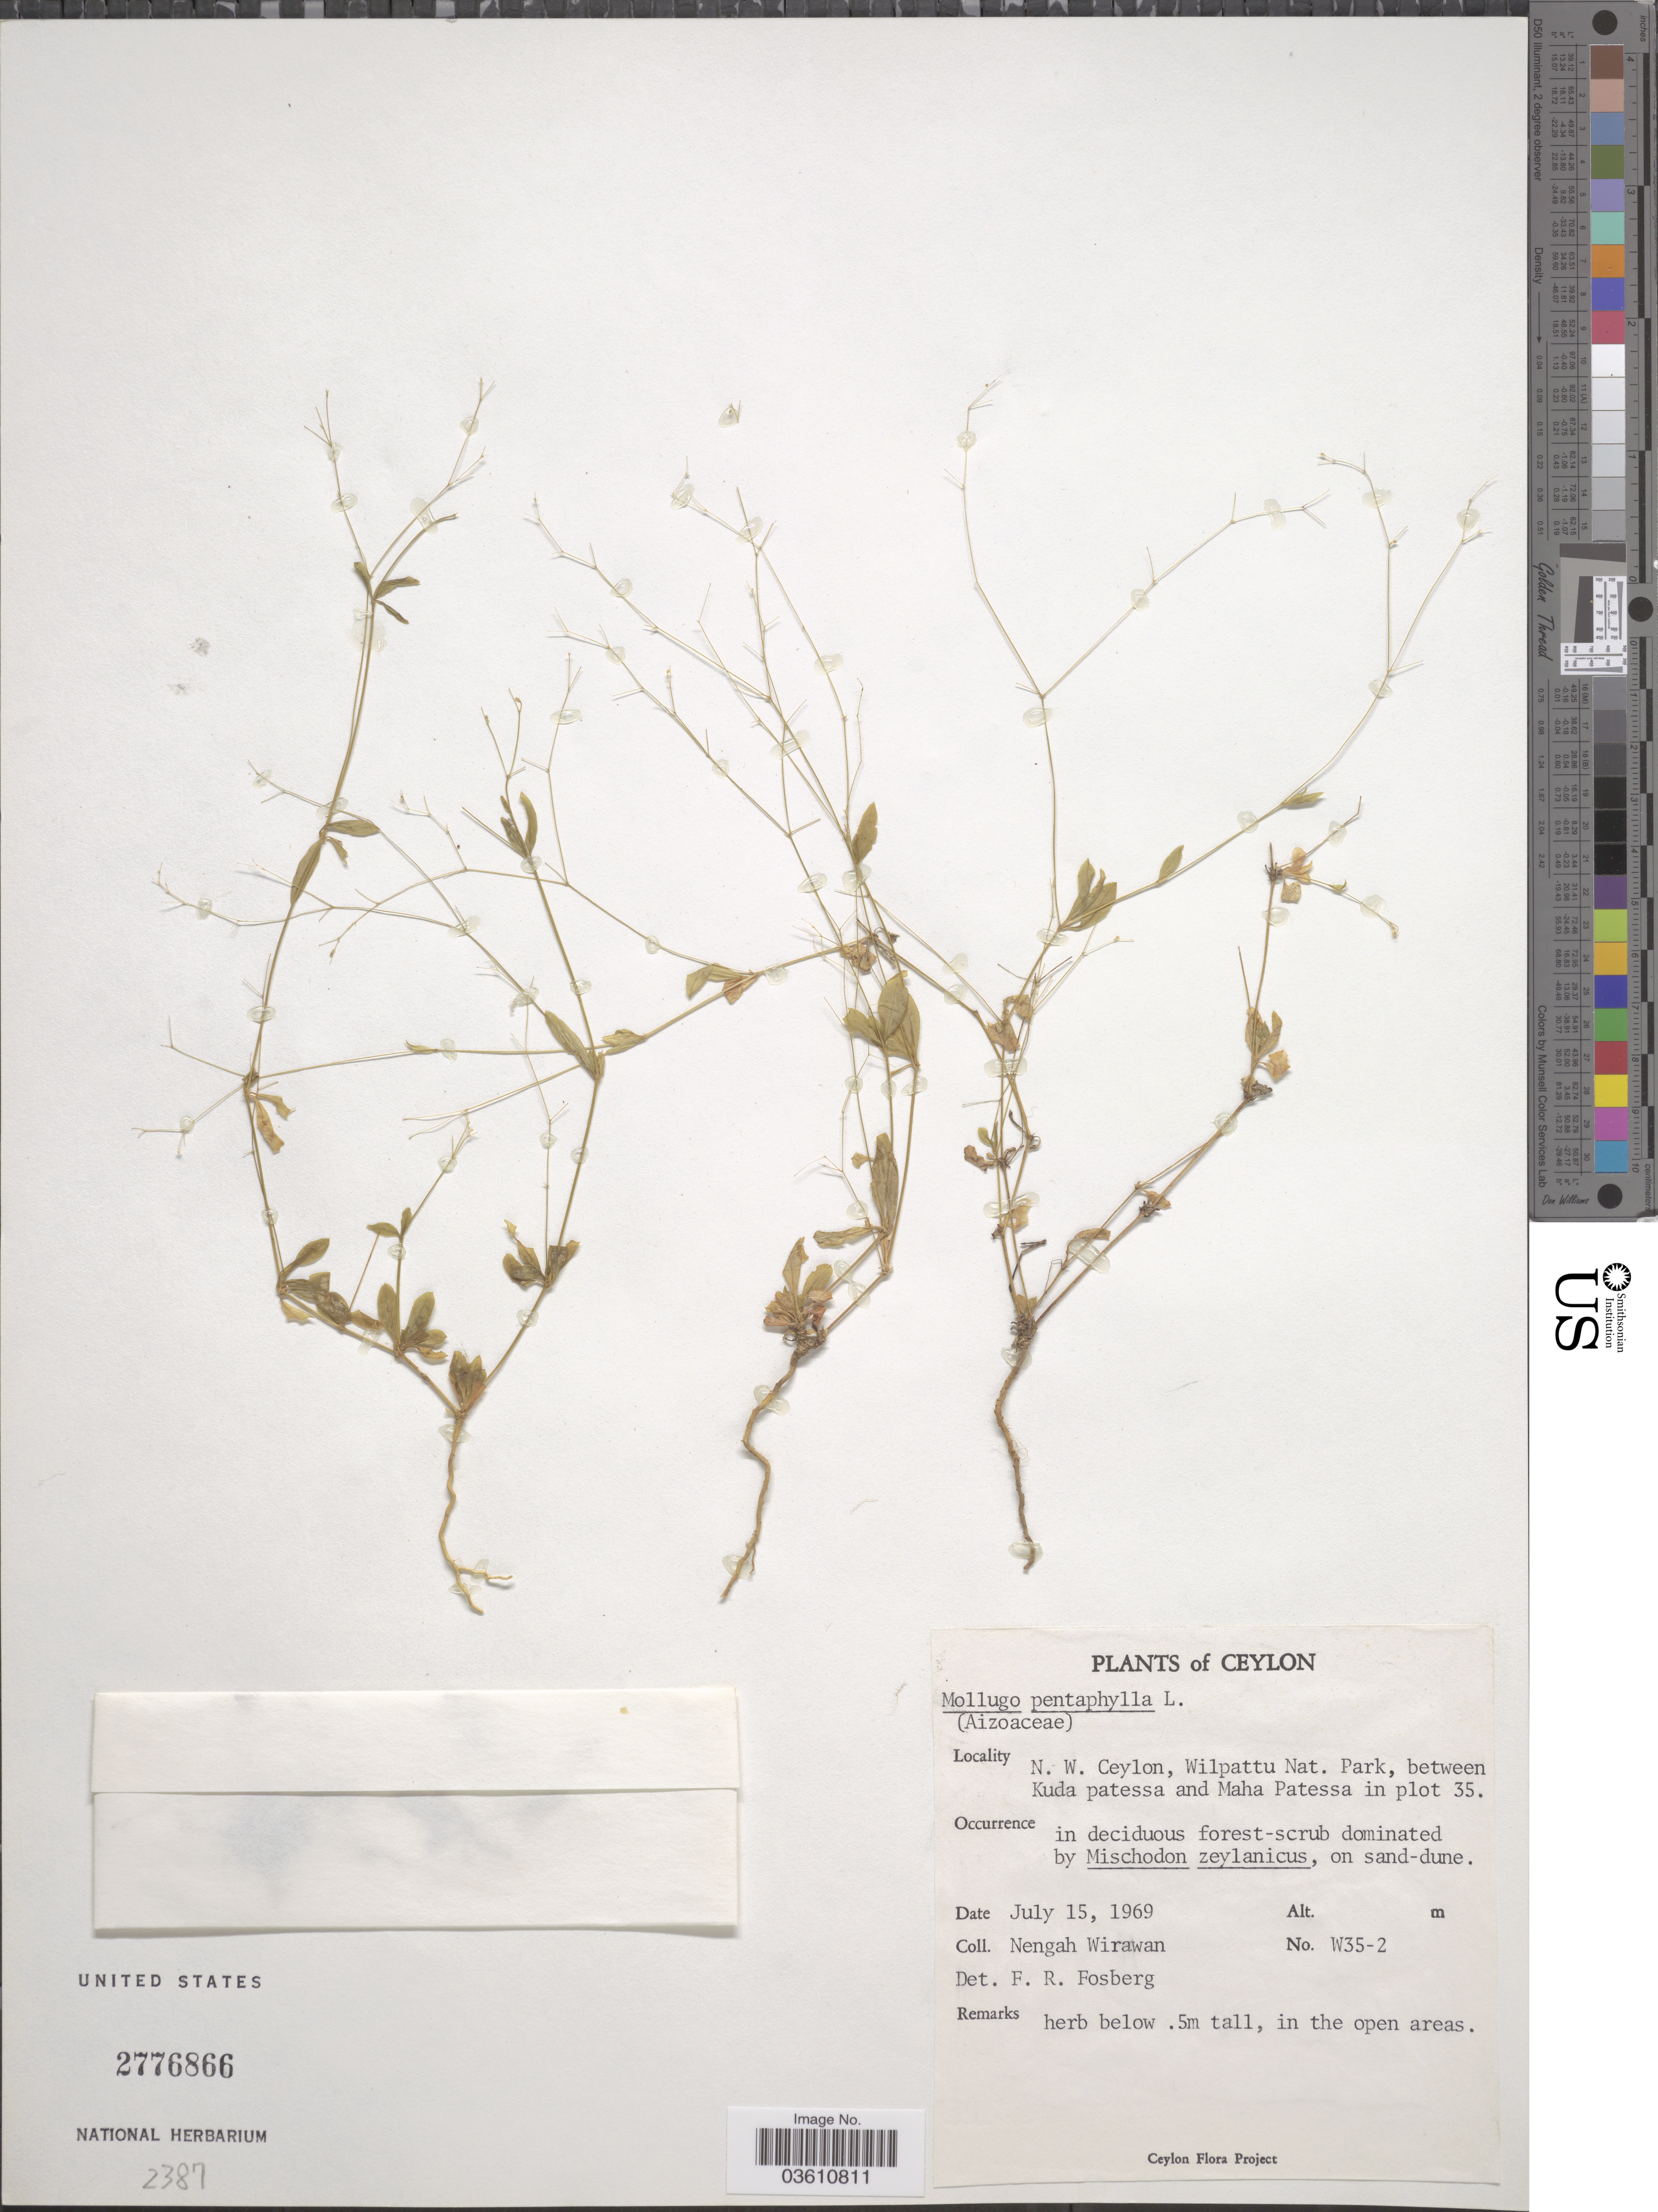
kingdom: Plantae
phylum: Tracheophyta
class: Magnoliopsida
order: Caryophyllales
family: Molluginaceae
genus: Trigastrotheca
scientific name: Trigastrotheca pentaphylla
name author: (L.) Thulin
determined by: Strong, Mark T., (BOT), Smithsonian Institution - National Museum of Natural History (UNITED STATES)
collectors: N. Wirawan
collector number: W35-2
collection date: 1969-07-15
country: Sri Lanka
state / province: North Western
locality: Ceylon. N. W. Ceylon, Wilpattu Nat. Park, between Kuda patessa and Maha Patesaa in plot 35.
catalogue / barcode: US 2776866